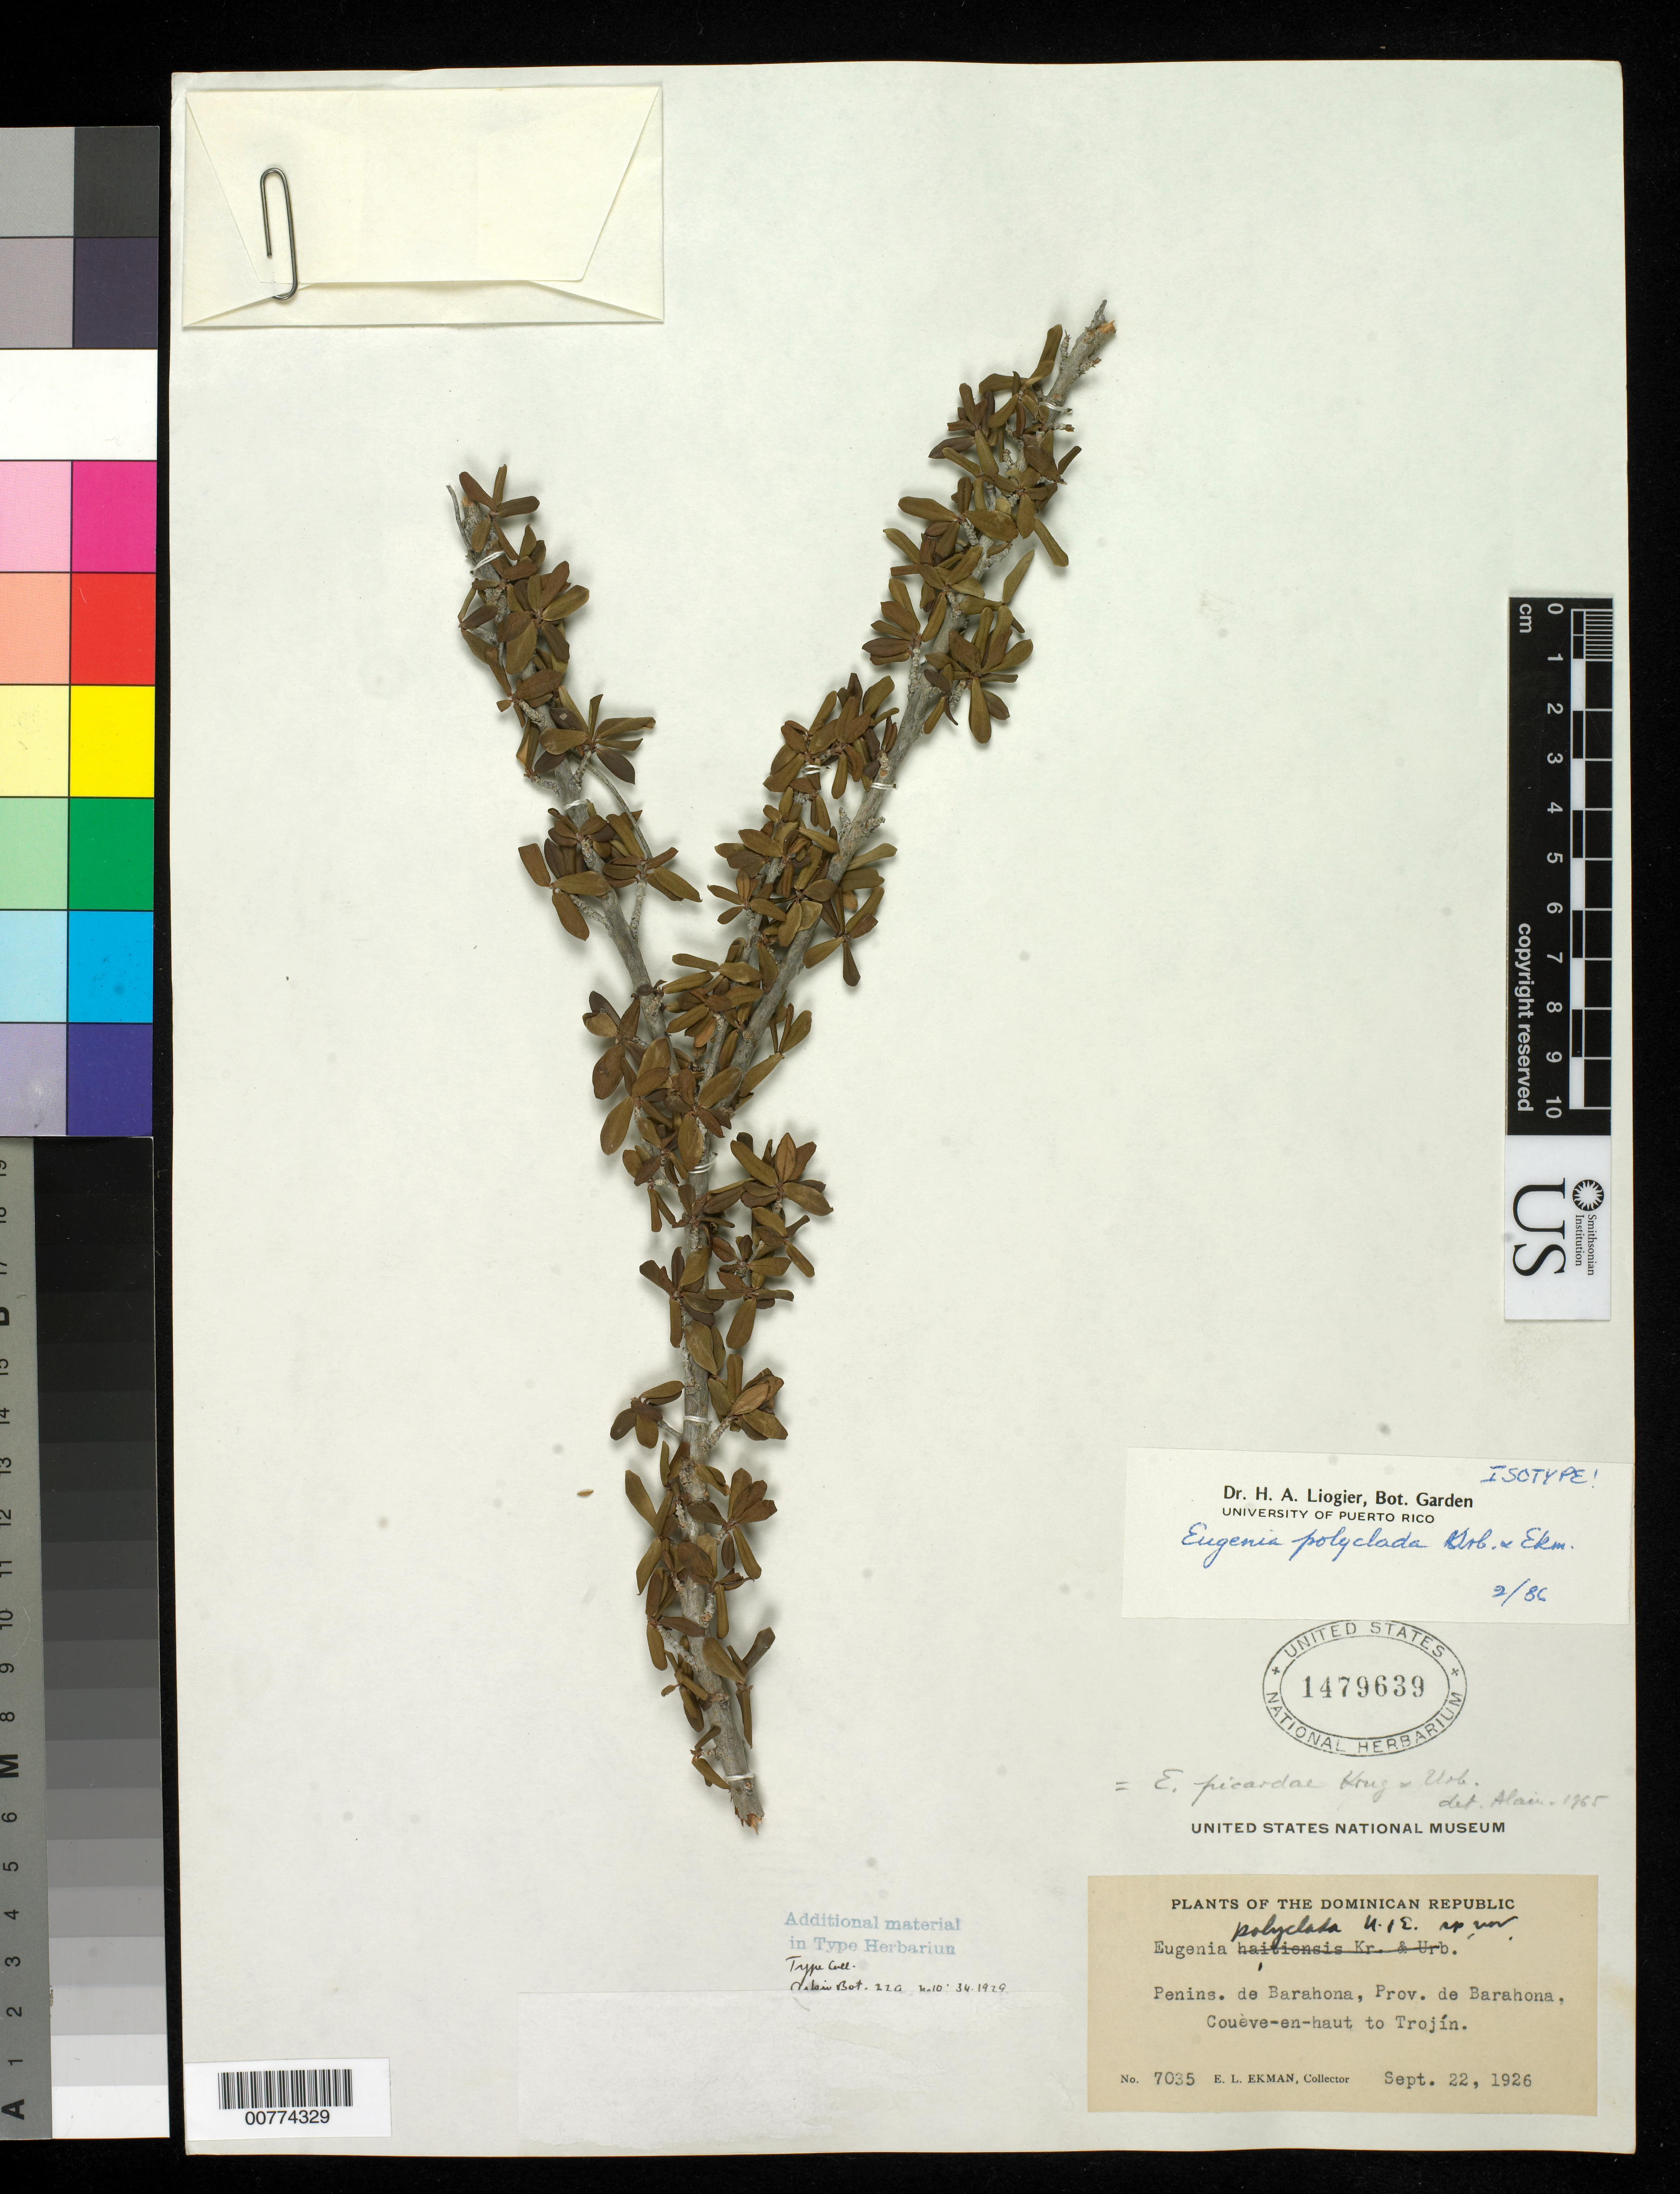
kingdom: Plantae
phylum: Tracheophyta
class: Magnoliopsida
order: Myrtales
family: Myrtaceae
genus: Eugenia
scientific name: Eugenia polyclada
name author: Urb. & Ekman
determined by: Liogier, Alain H.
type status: Isotype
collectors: E. L. Ekman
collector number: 7035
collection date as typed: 22 Sep 1926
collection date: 1926-09-22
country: Dominican Republic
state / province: Barahona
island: Hispaniola Island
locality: Penins. de Barahona, Prov. de Barahona, Couève-en-haut to Trojín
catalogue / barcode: US 1479639